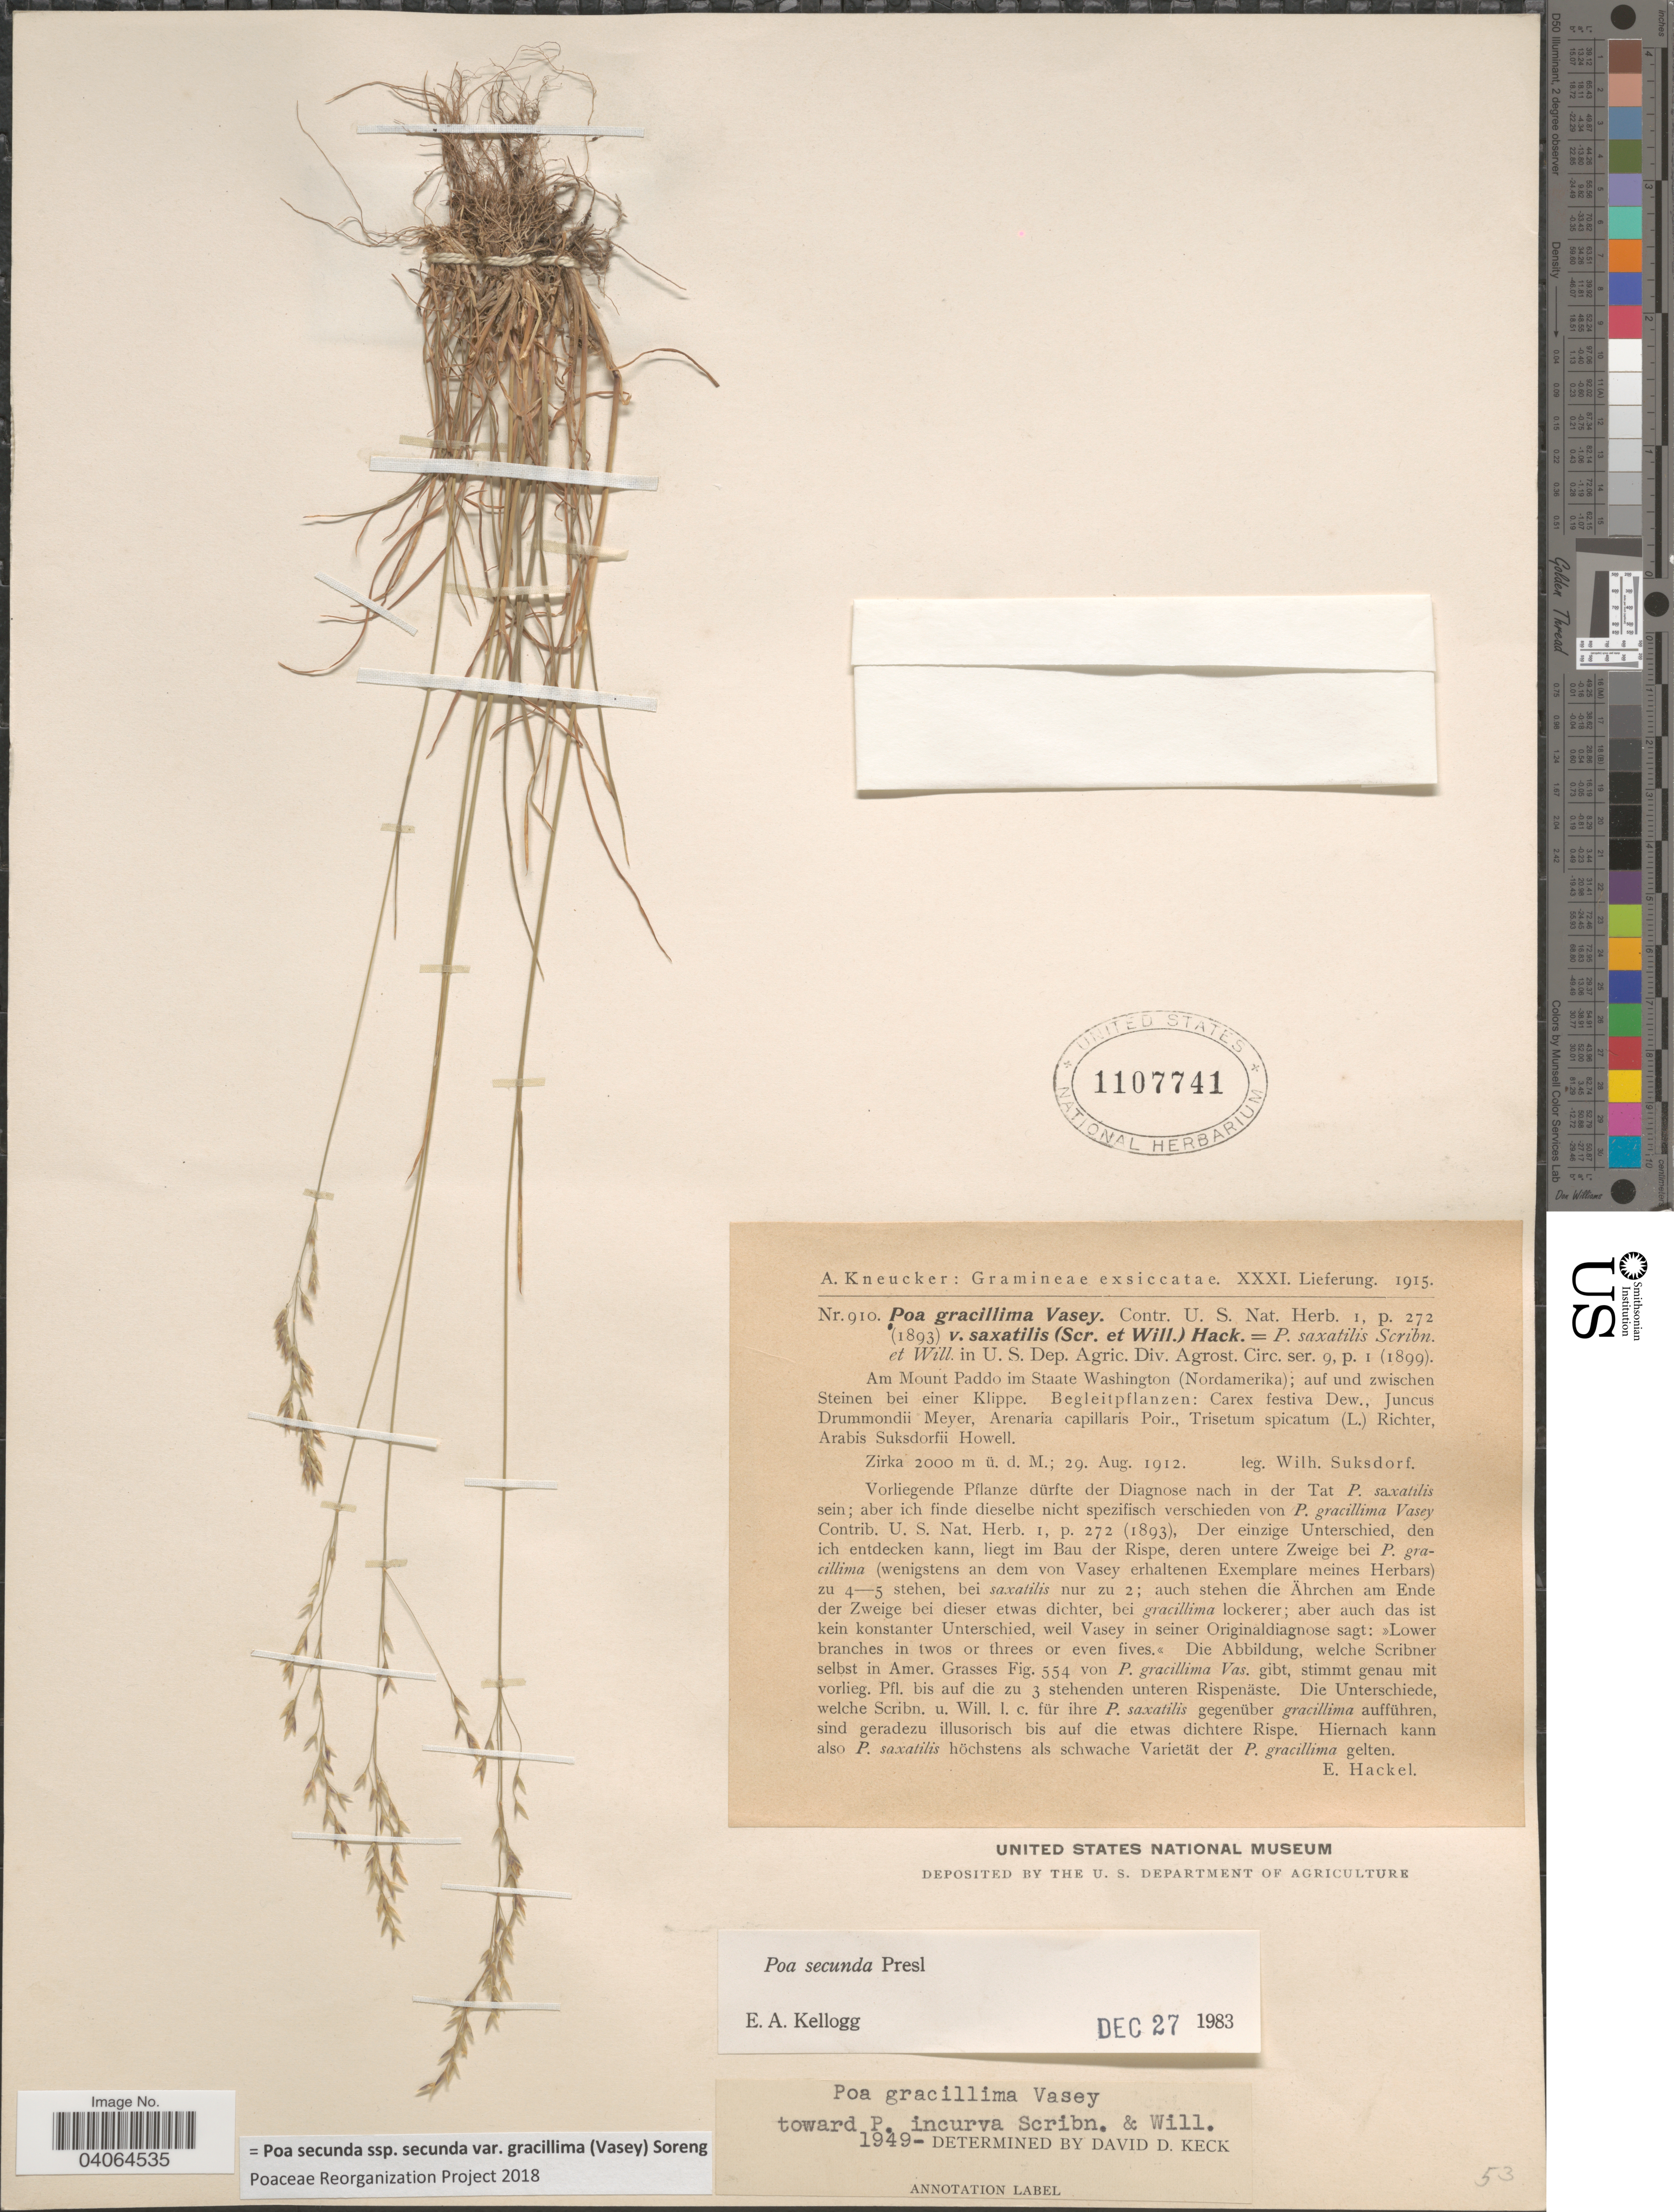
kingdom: Plantae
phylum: Tracheophyta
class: Liliopsida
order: Poales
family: Poaceae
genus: Poa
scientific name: Poa secunda subsp. secunda var. gracillima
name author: (Vasey) Soreng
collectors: W. N. Suksdorf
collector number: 910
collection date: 1912-08-29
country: United States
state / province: Washington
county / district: Skamania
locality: Am Mount Paddo im Staate Washington (Nordamerika); auf und zwischen Steinen bei einer Klippe.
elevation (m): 2000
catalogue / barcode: US 1107741